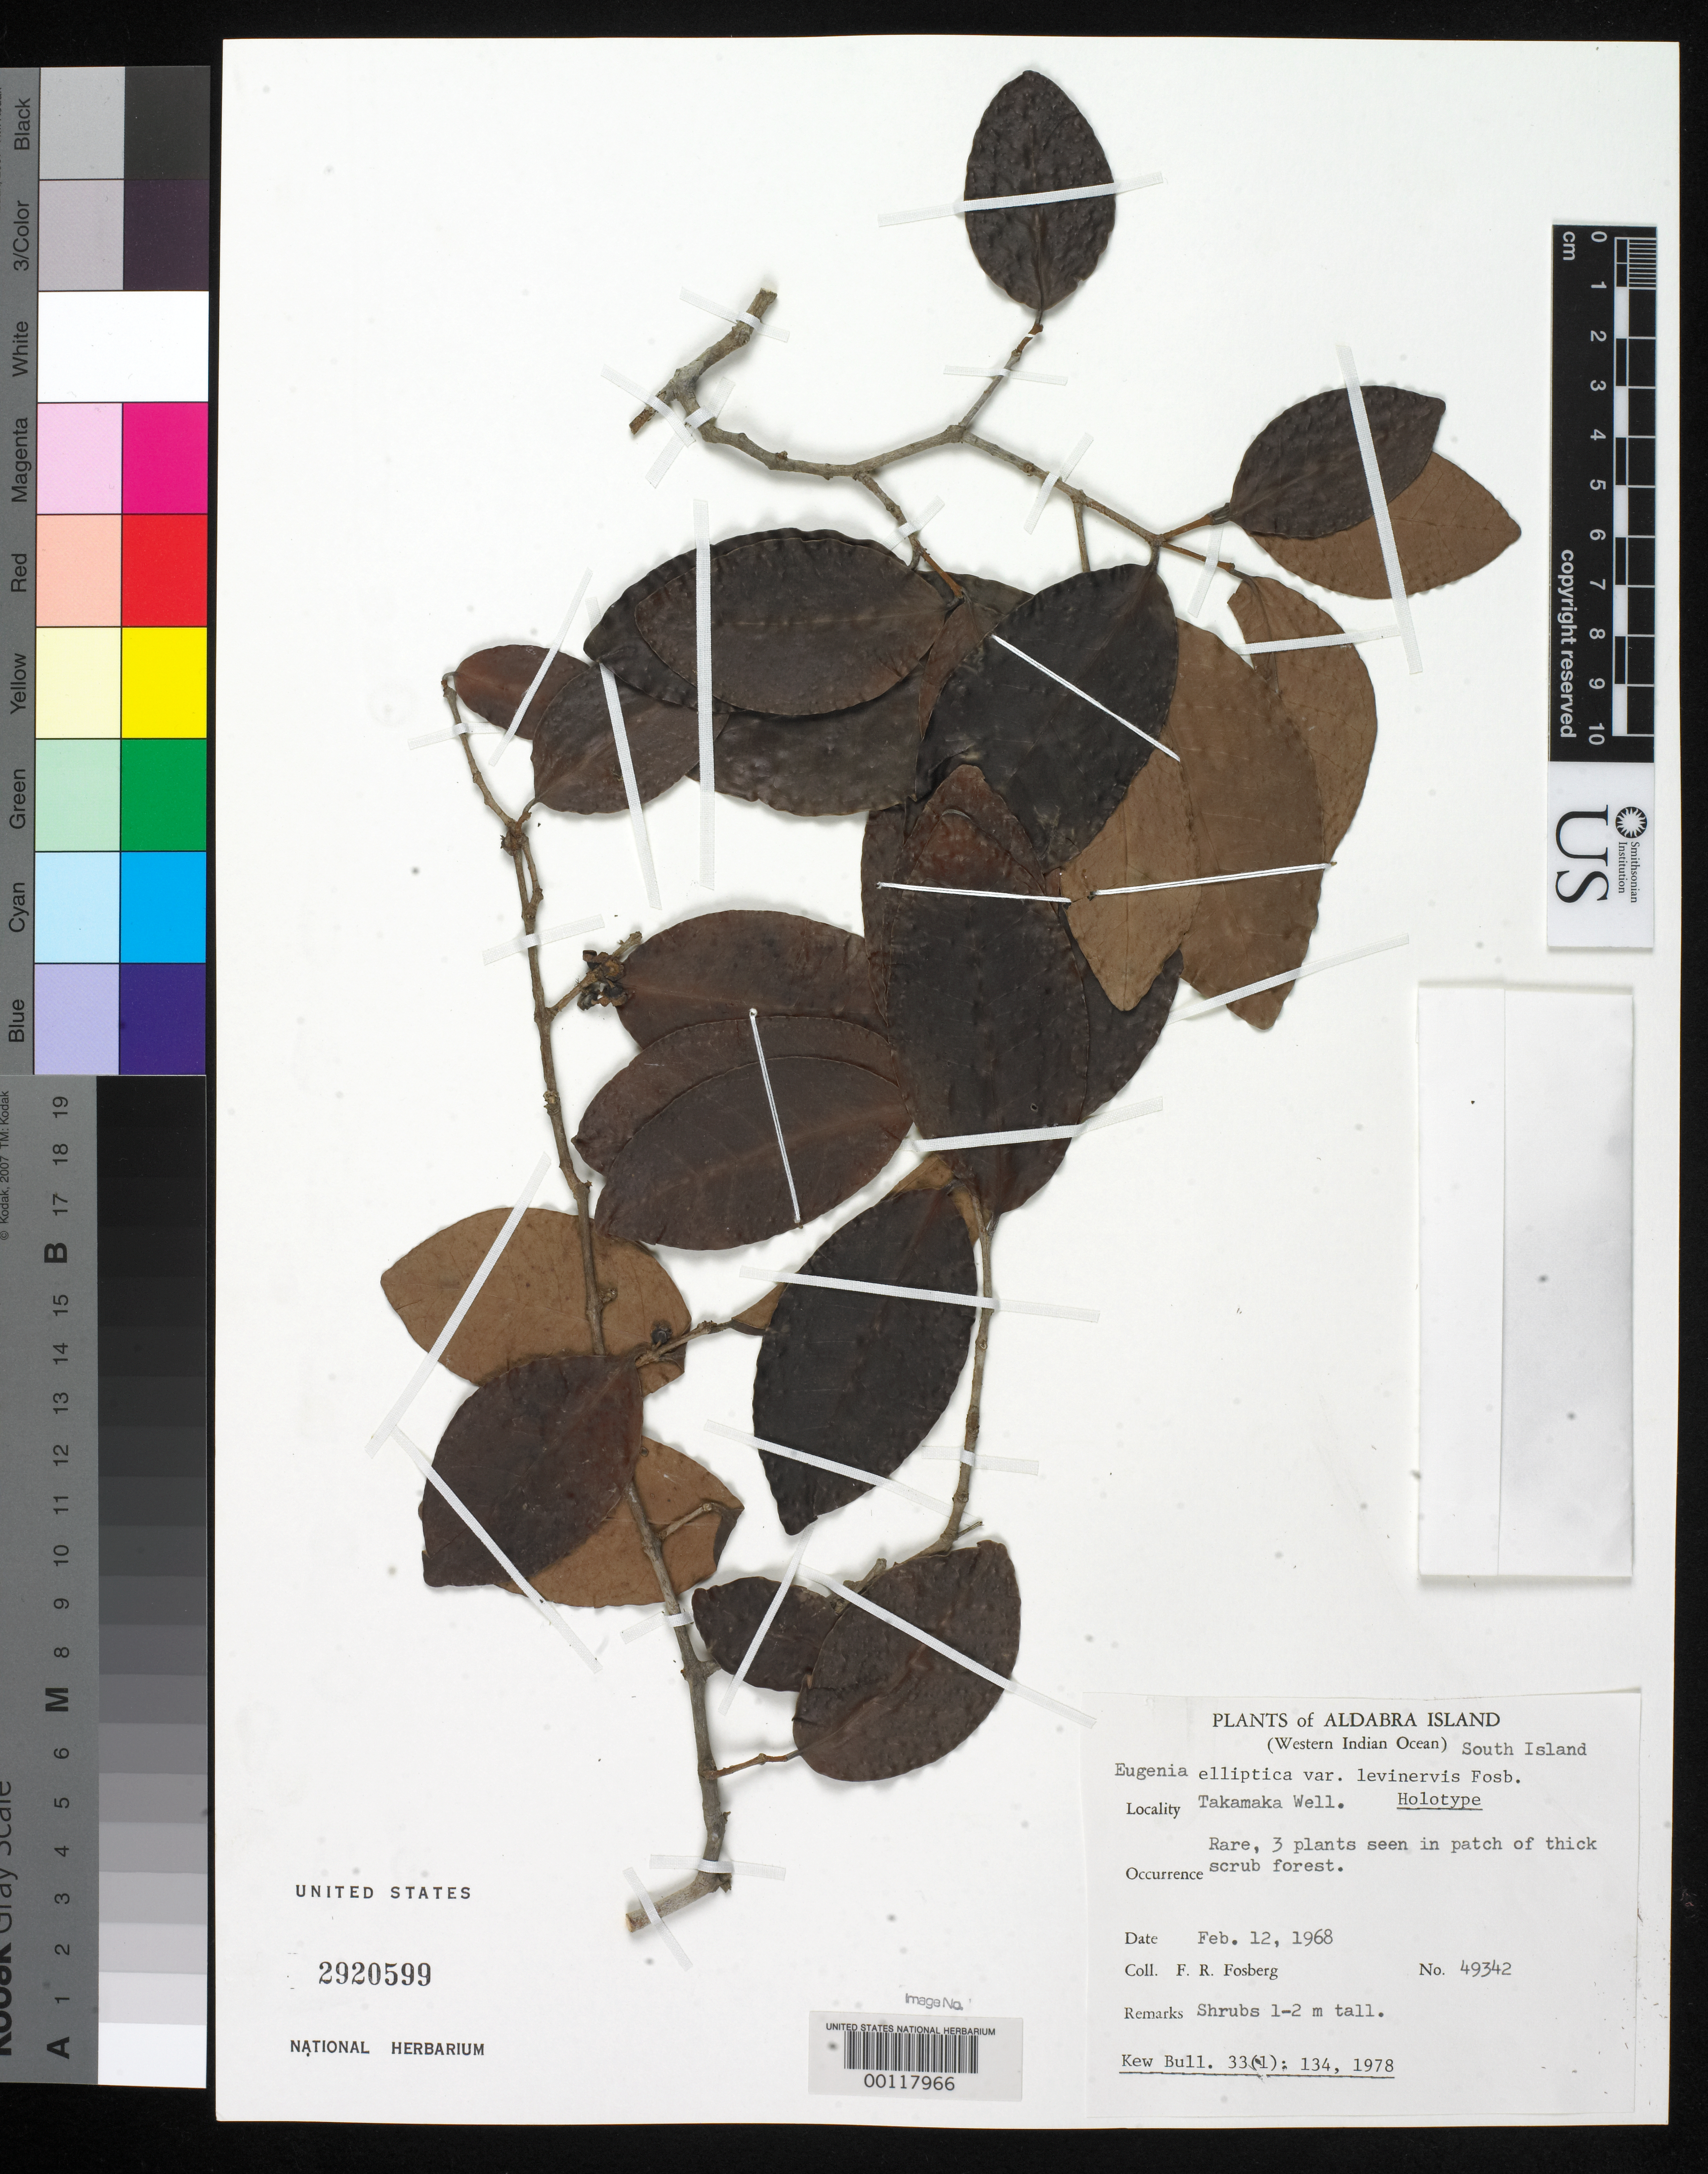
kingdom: Plantae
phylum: Tracheophyta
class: Magnoliopsida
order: Myrtales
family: Myrtaceae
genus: Eugenia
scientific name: Eugenia elliptica var. levinervis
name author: Fosberg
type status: Holotype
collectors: F. R. Fosberg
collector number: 49342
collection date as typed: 12 Feb 1968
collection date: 1968-02-12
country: Seychelles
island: Aldabra Atoll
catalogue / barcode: US 2920599